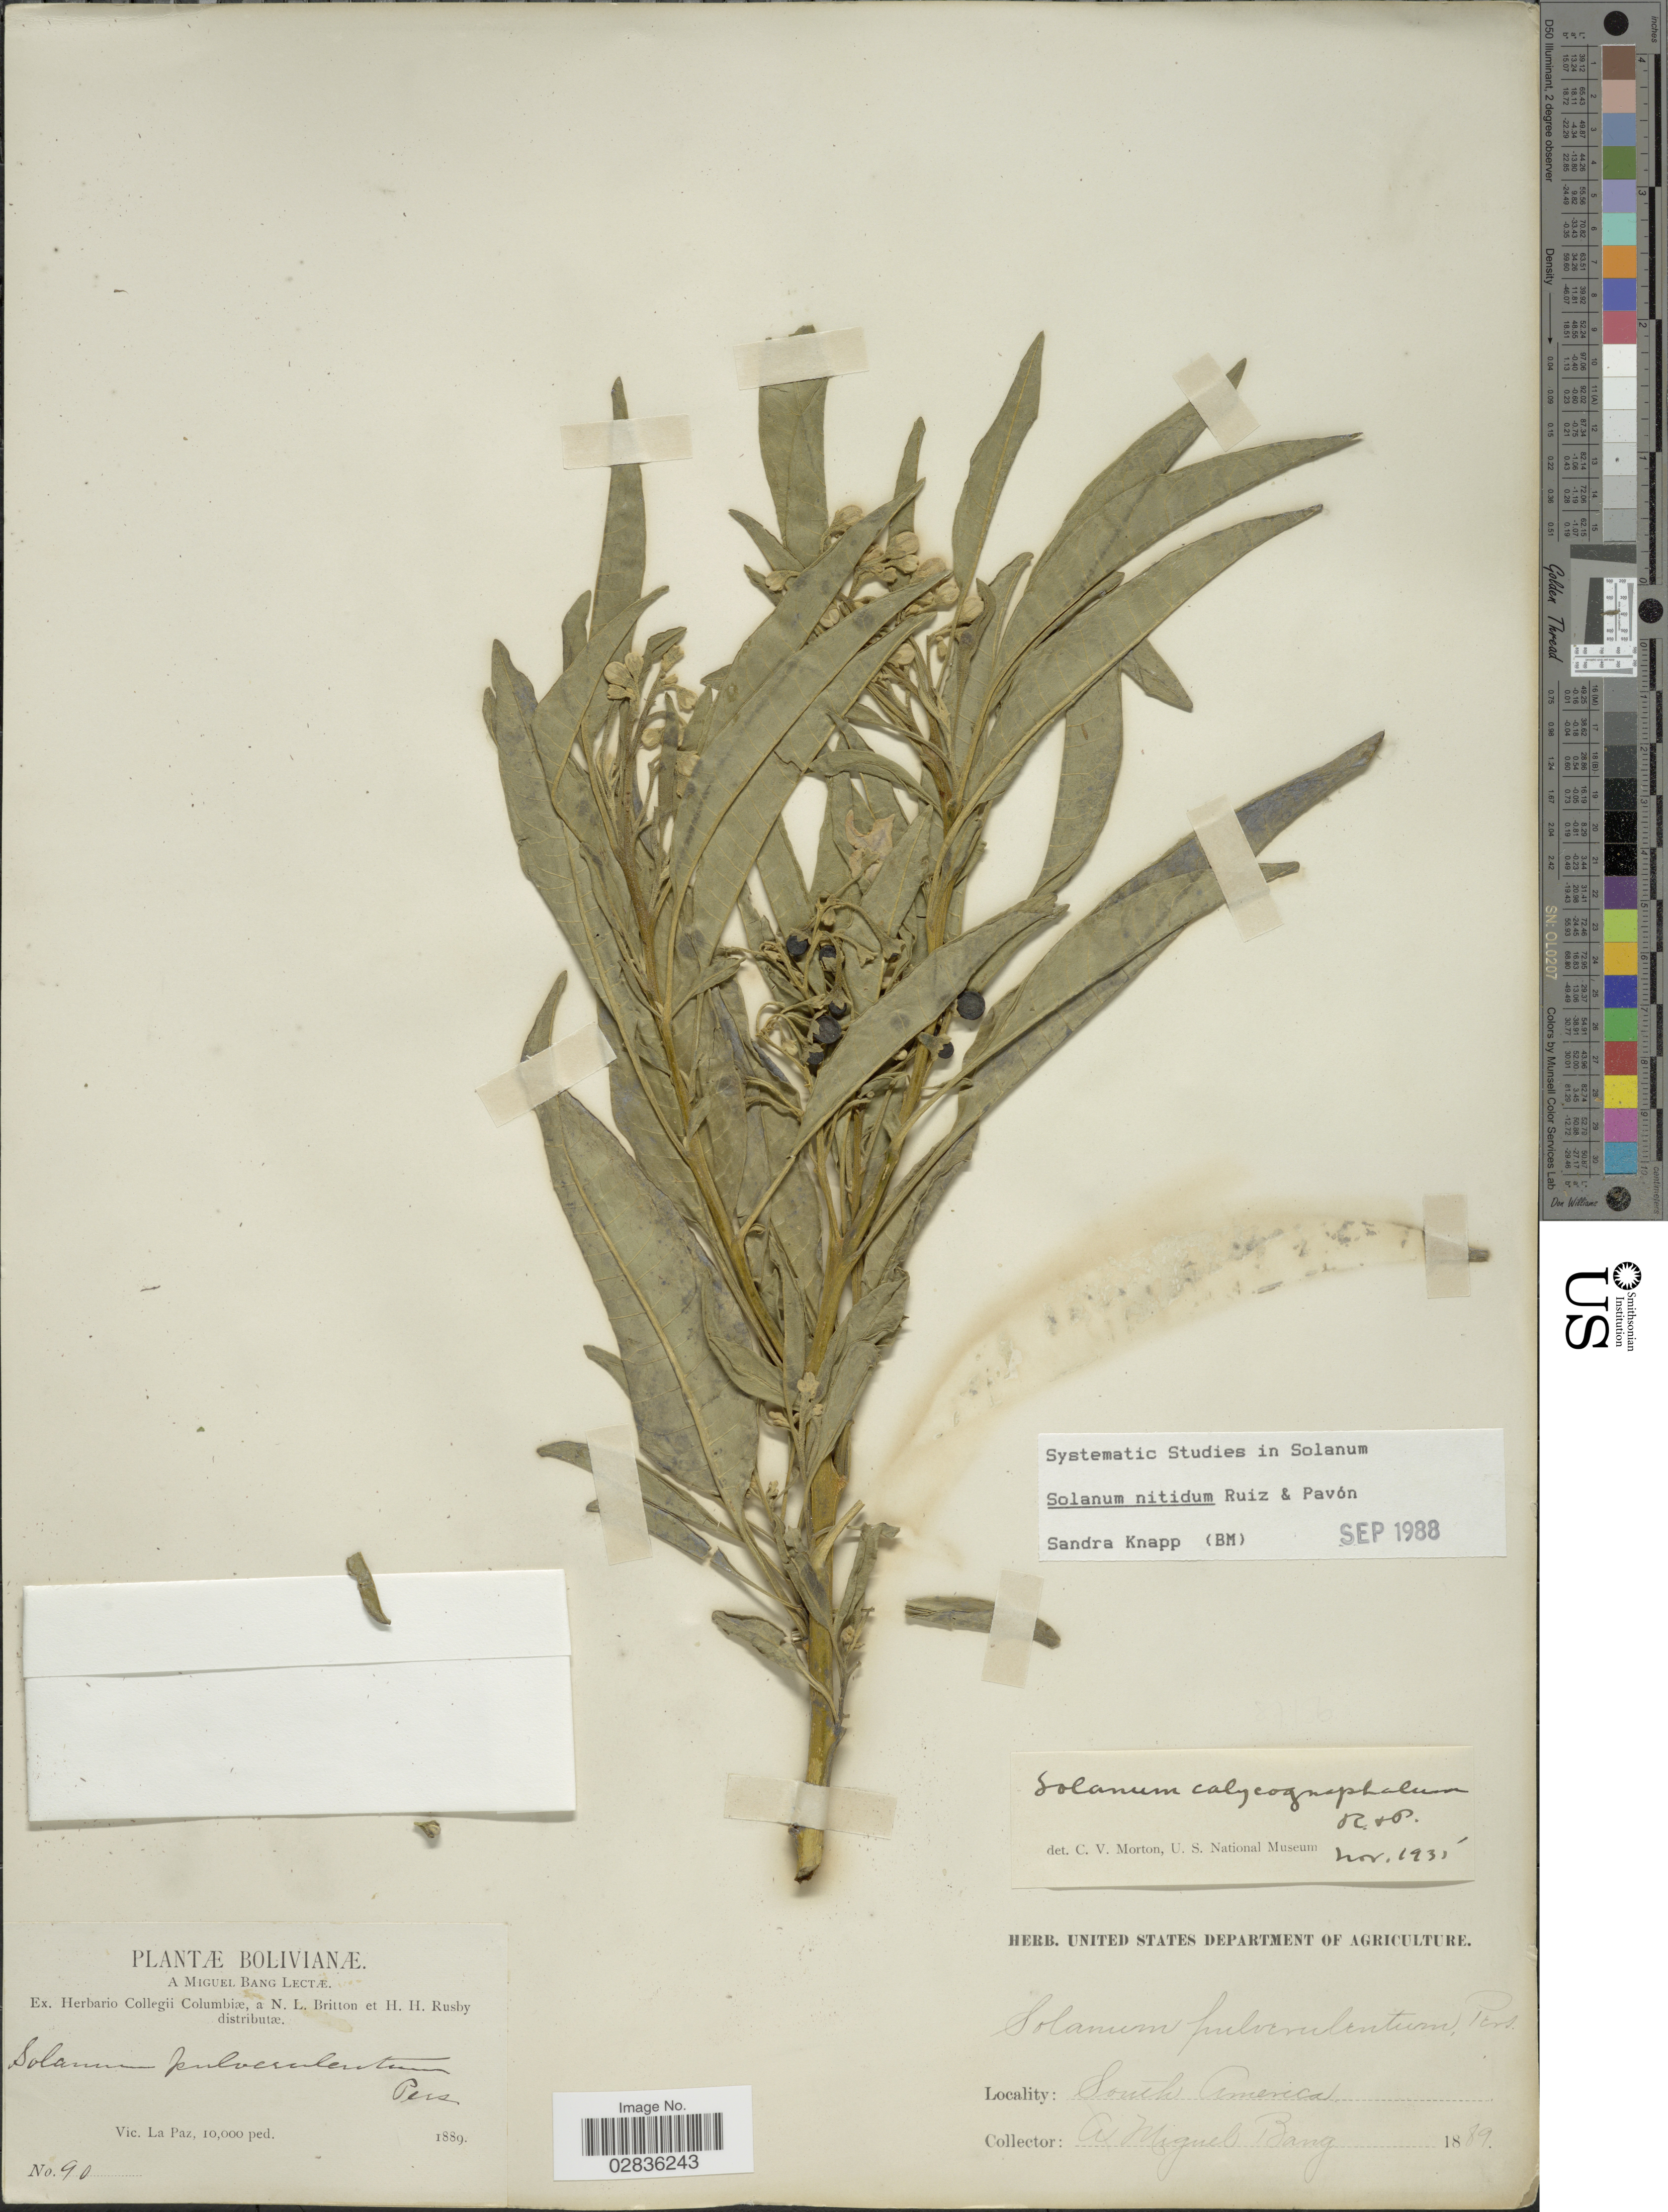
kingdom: Plantae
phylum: Tracheophyta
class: Magnoliopsida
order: Solanales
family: Solanaceae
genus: Solanum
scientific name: Solanum nitidum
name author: Ruiz & Pav.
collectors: M. Bang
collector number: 90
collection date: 1889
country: Bolivia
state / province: La Paz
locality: Vic. La Paz.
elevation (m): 3048